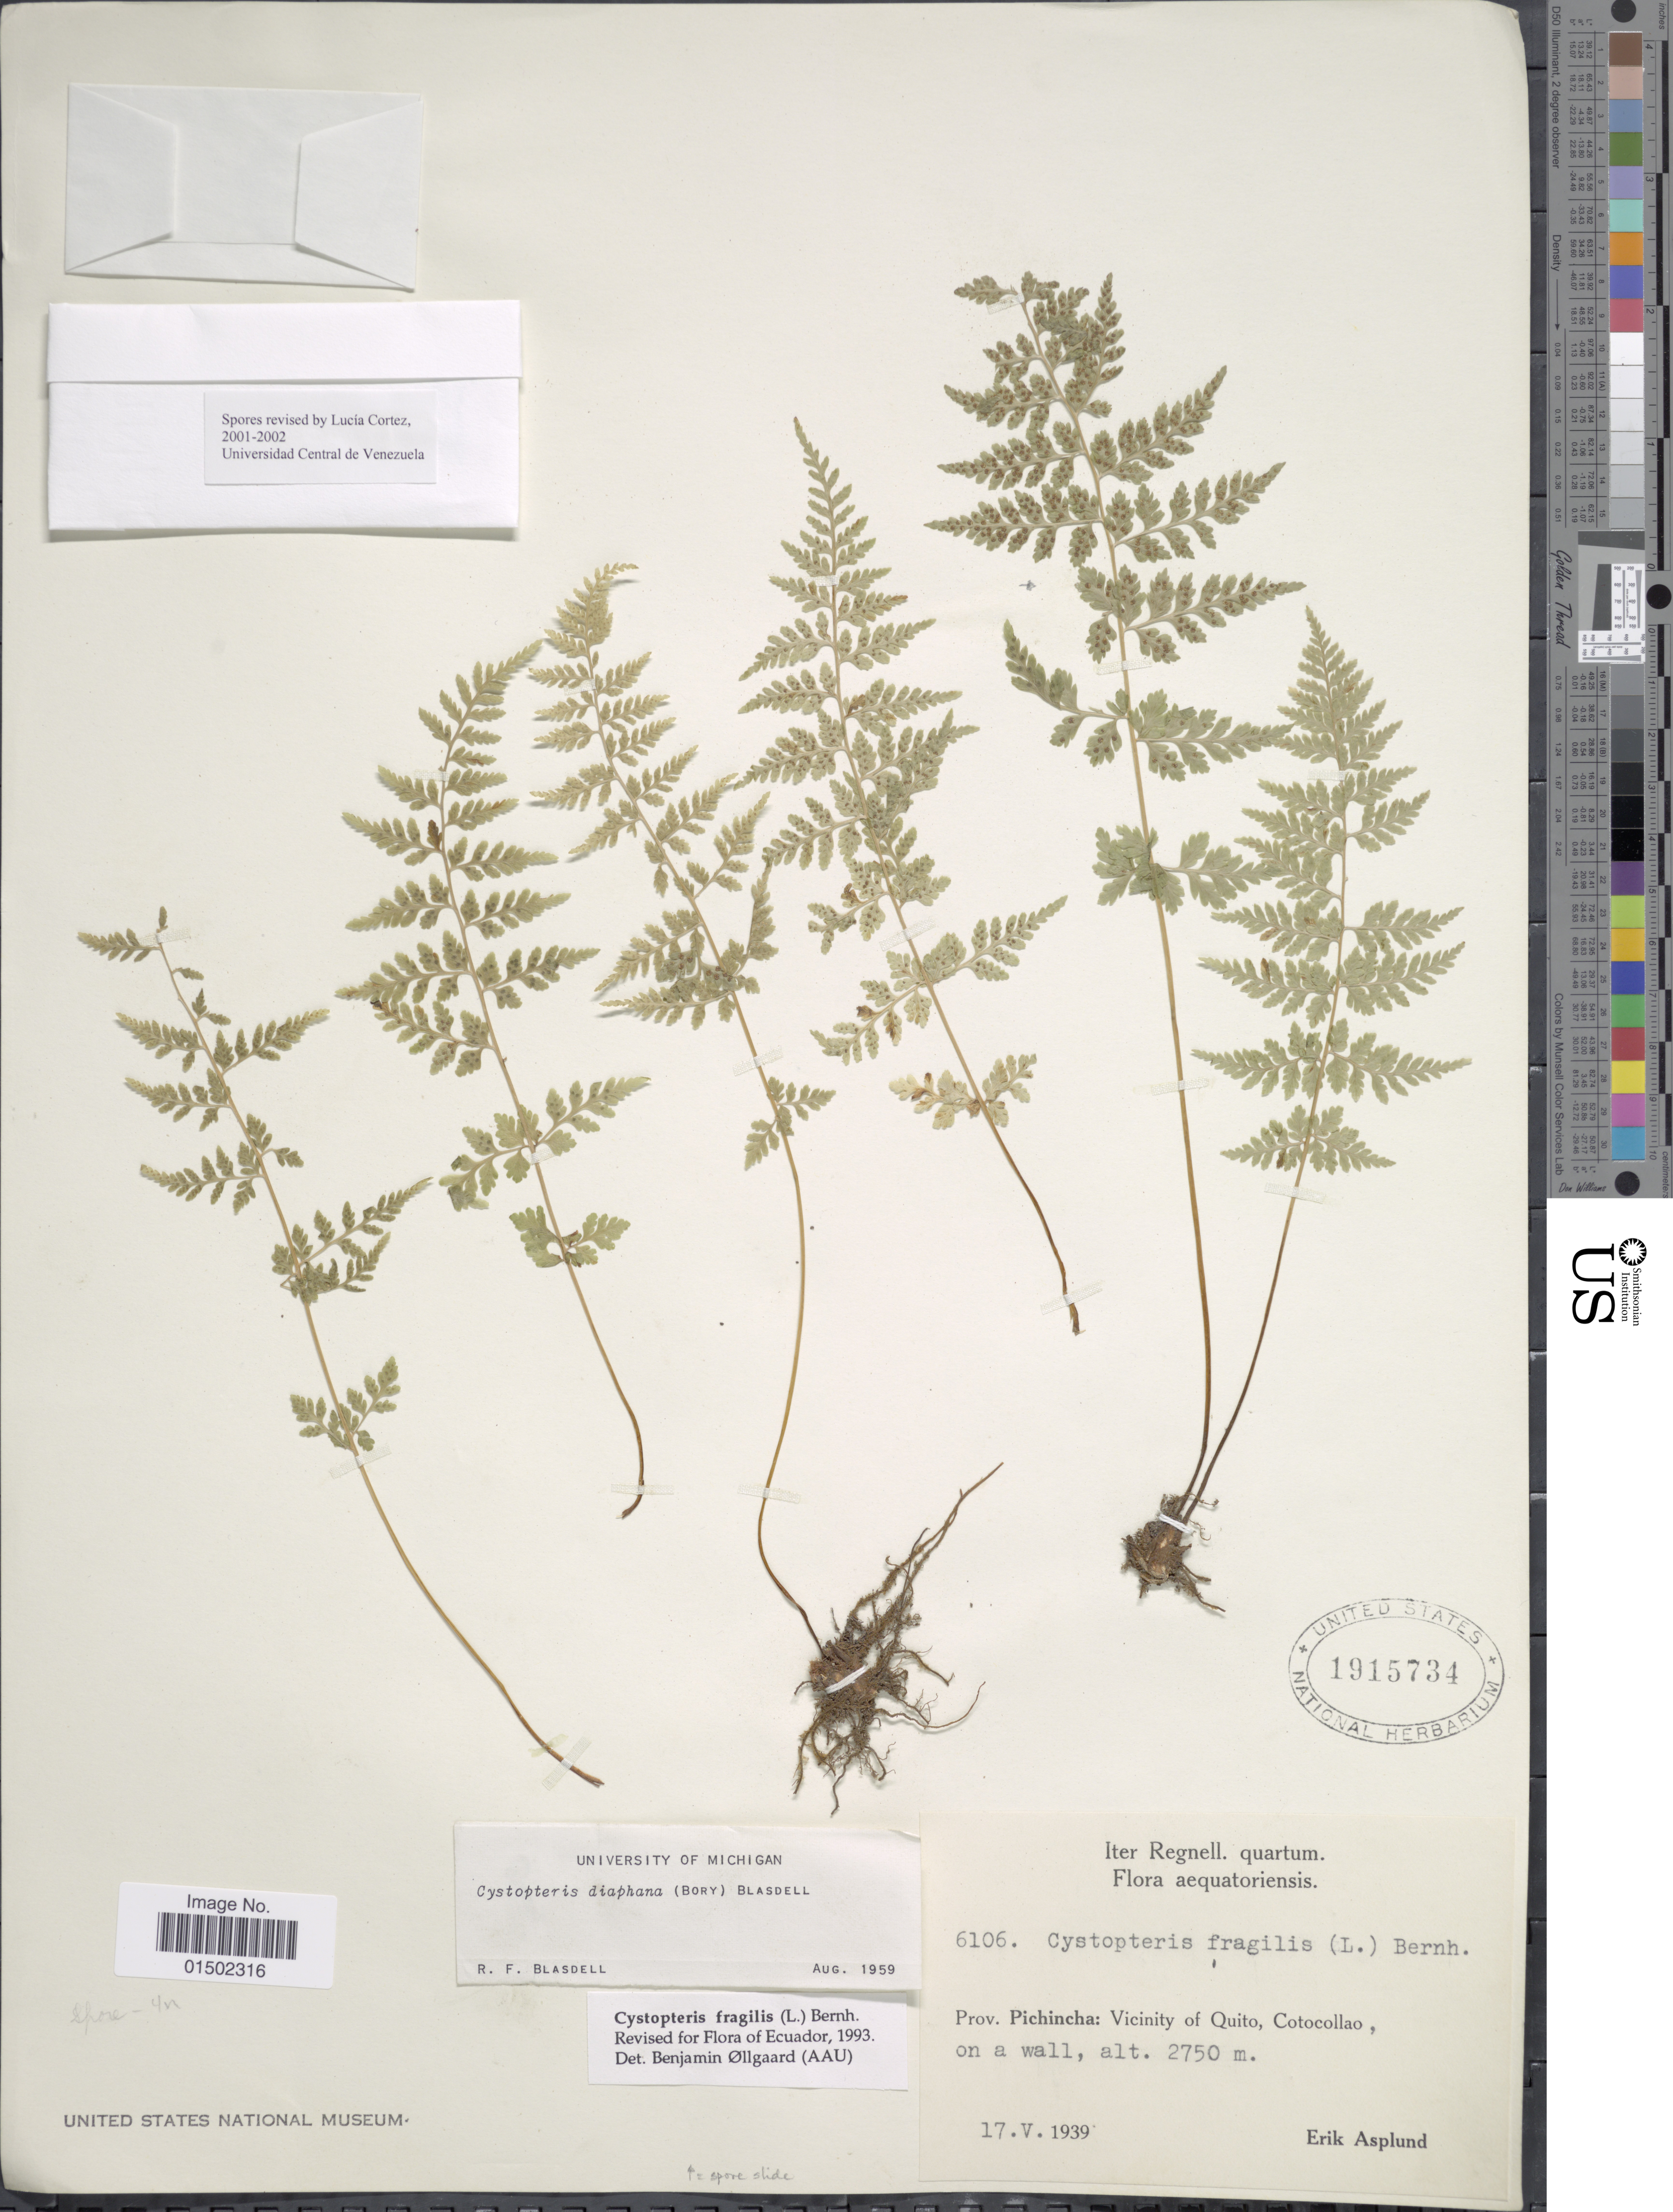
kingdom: Plantae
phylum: Tracheophyta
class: Polypodiopsida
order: Polypodiales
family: Cystopteridaceae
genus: Cystopteris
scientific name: Cystopteris fragilis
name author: (L.) Bernh.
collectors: E. Asplund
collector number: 6106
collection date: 1939-05-17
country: Ecuador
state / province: Pichincha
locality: Vicinity of Quito, Cotocallo, on a wall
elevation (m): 2750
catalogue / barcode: US 1915734